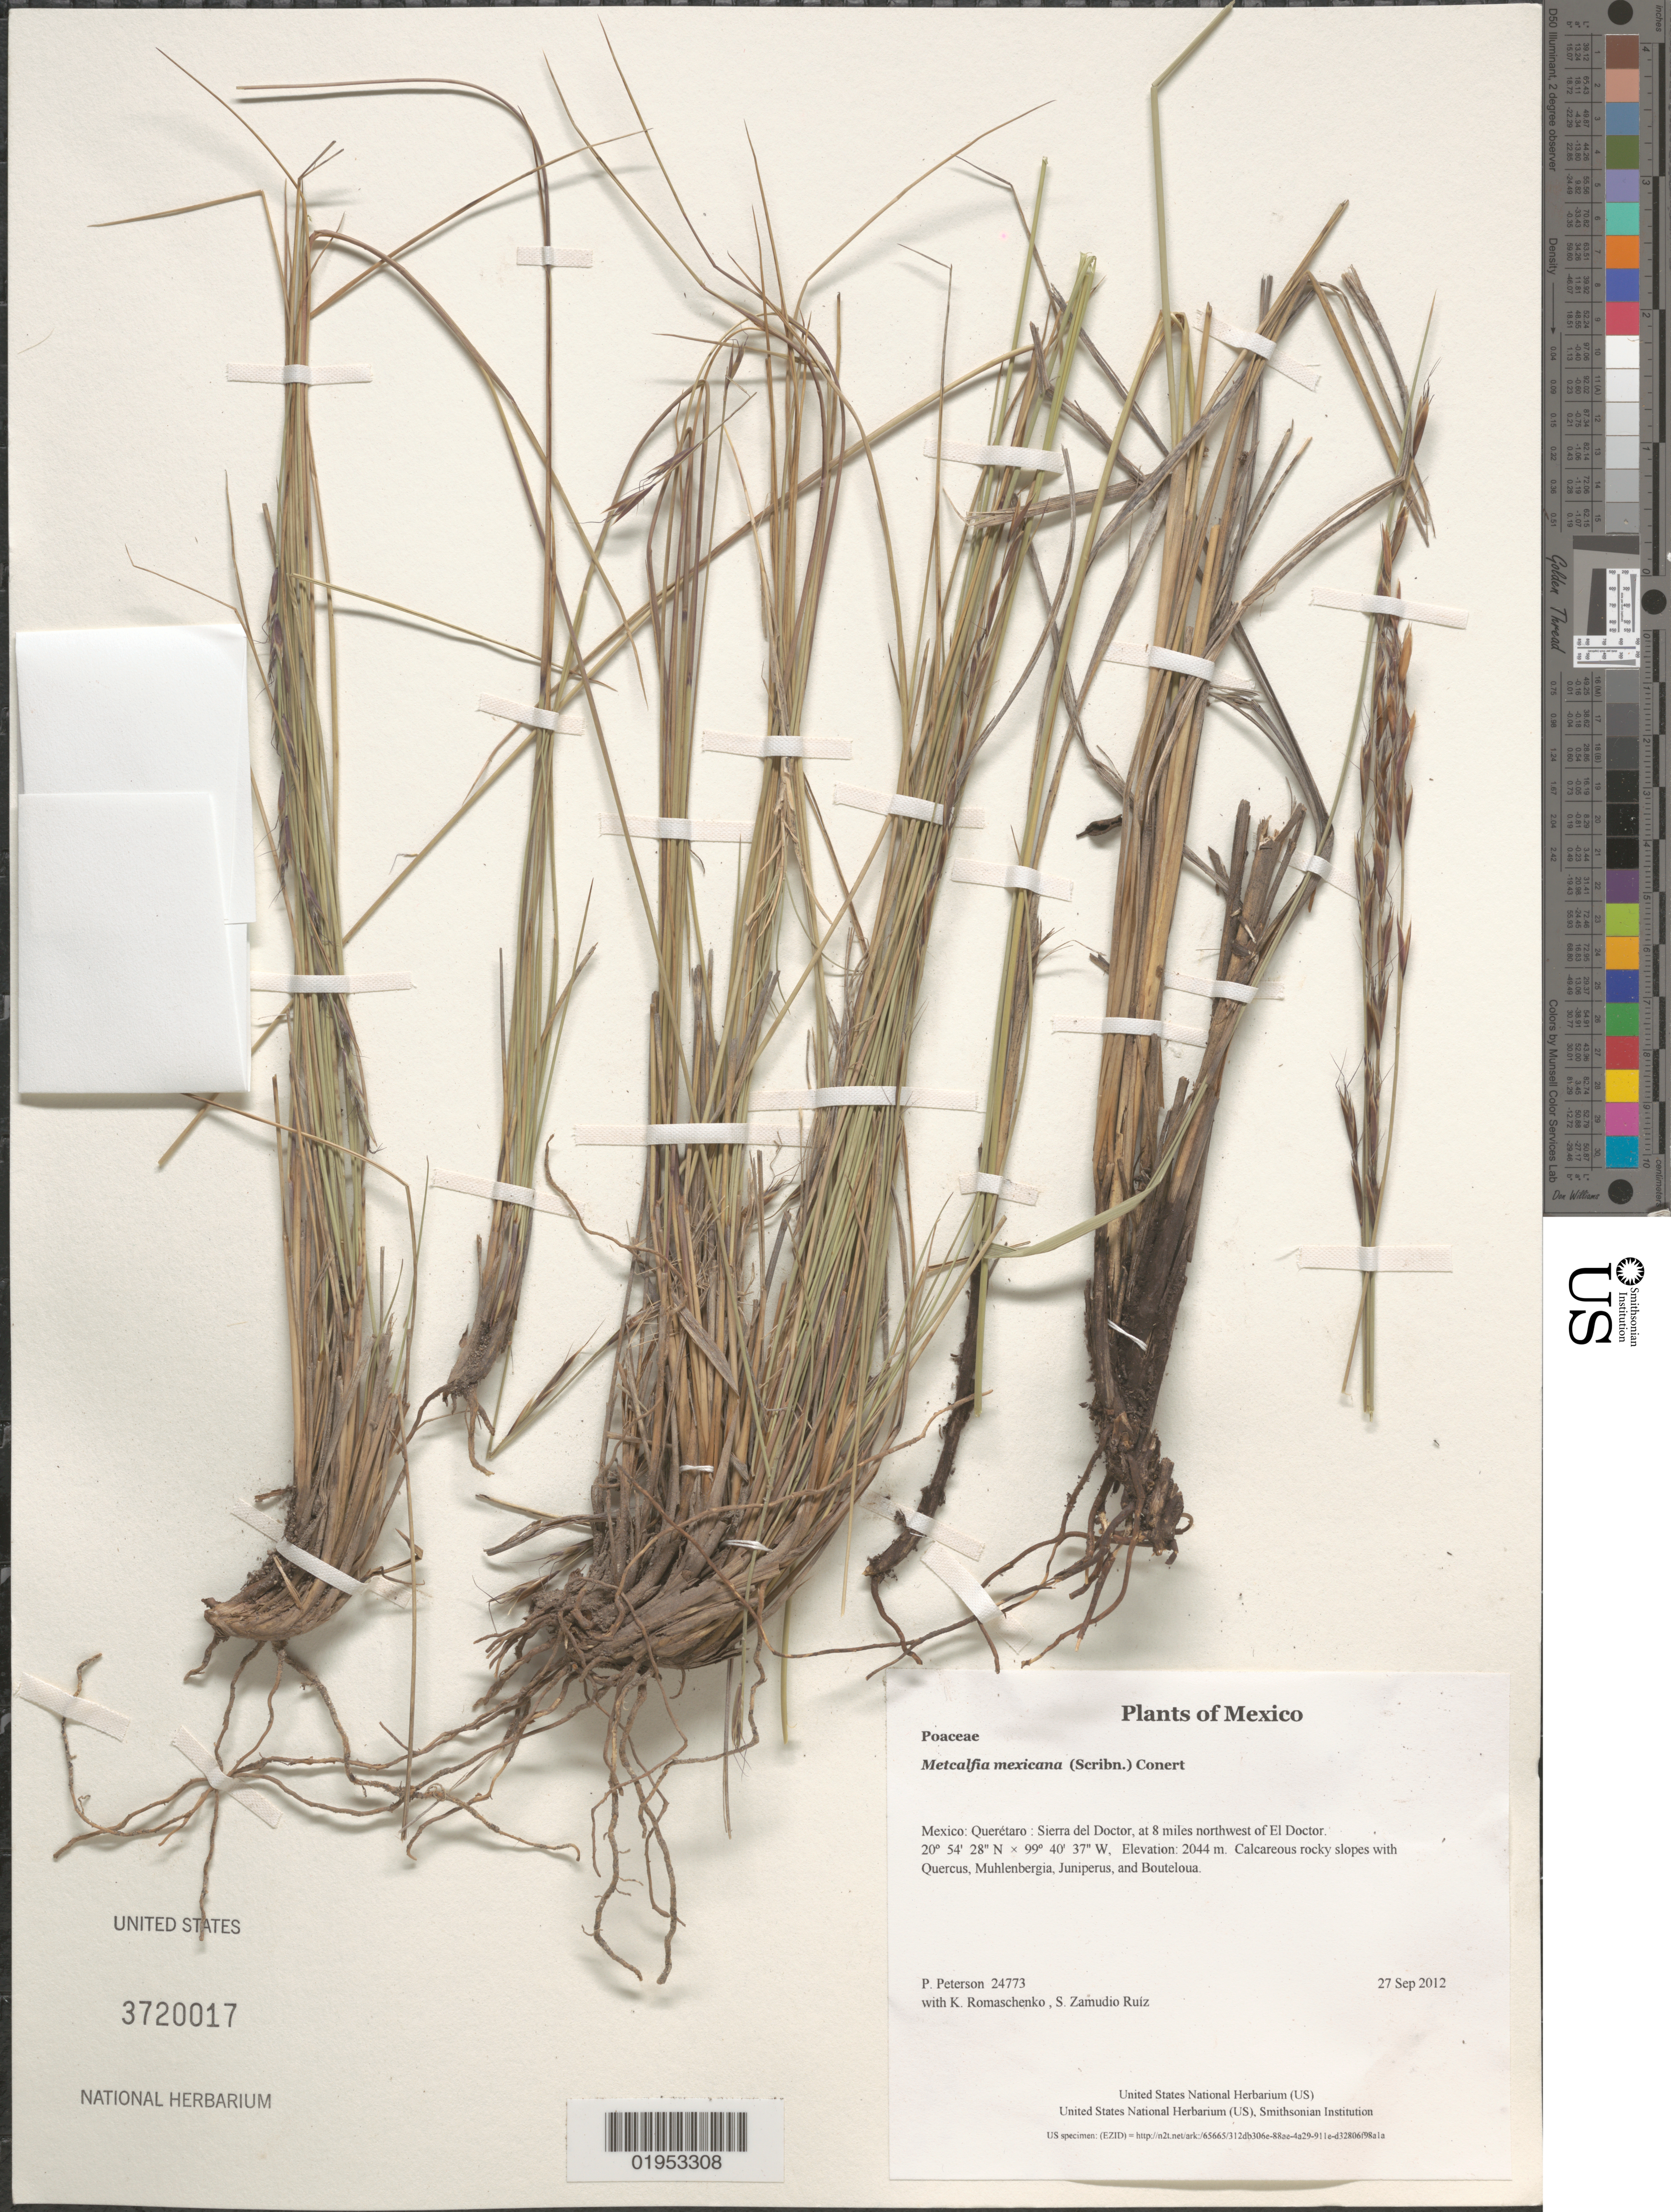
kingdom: Plantae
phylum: Tracheophyta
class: Liliopsida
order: Poales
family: Poaceae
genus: Metcalfia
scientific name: Metcalfia mexicana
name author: (Scribn.) Conert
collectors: P. M. Peterson, K. Romaschenko & S. Zamudio Ruíz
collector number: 24773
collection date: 2012-09-27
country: Mexico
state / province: Querétaro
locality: Sierra del Doctor, at 8 miles northwest of El Doctor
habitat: Calcareous rocky slopes with Quercus, Muhlenbergia, Juniperus, and Bouteloua.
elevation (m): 2044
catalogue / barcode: US 3720017